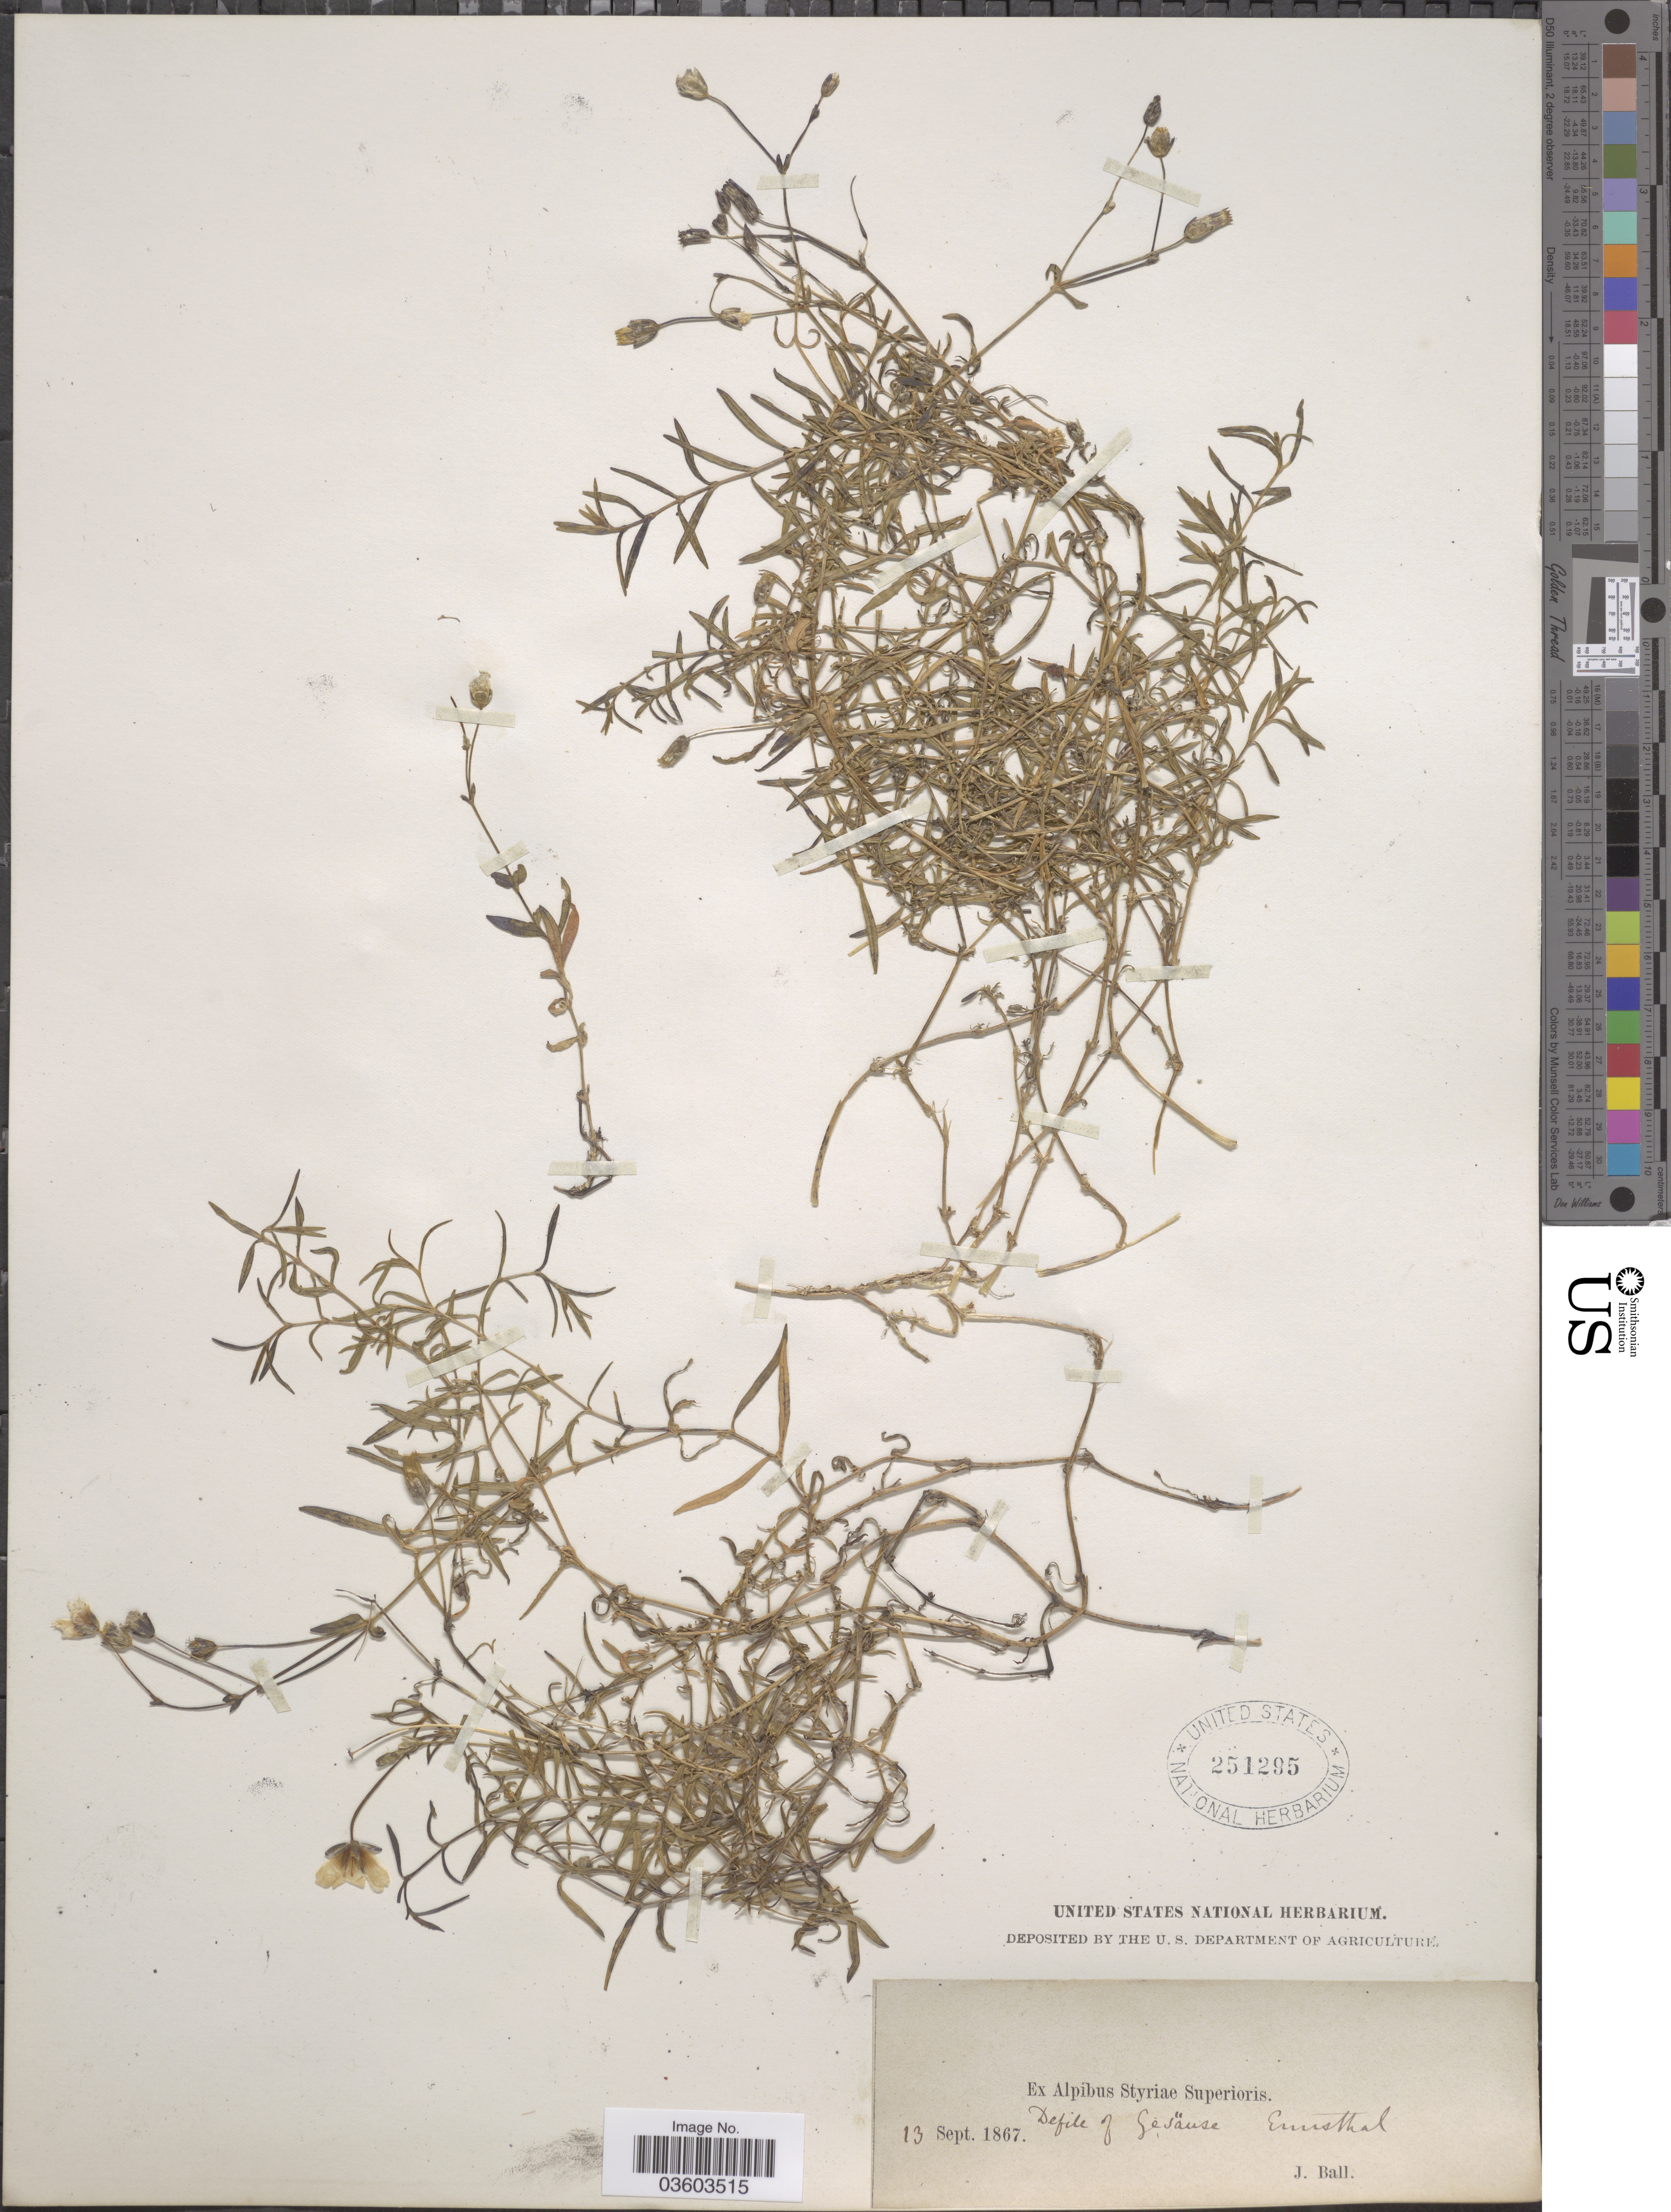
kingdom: Plantae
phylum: Tracheophyta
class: Magnoliopsida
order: Caryophyllales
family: Caryophyllaceae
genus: Cerastium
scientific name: Cerastium sp.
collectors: J. Ball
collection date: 1867-09-13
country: Austria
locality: Ex Alpibus Styriæ Superioris. Defile of Gesäuse, Ernsthal.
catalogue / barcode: US 251295